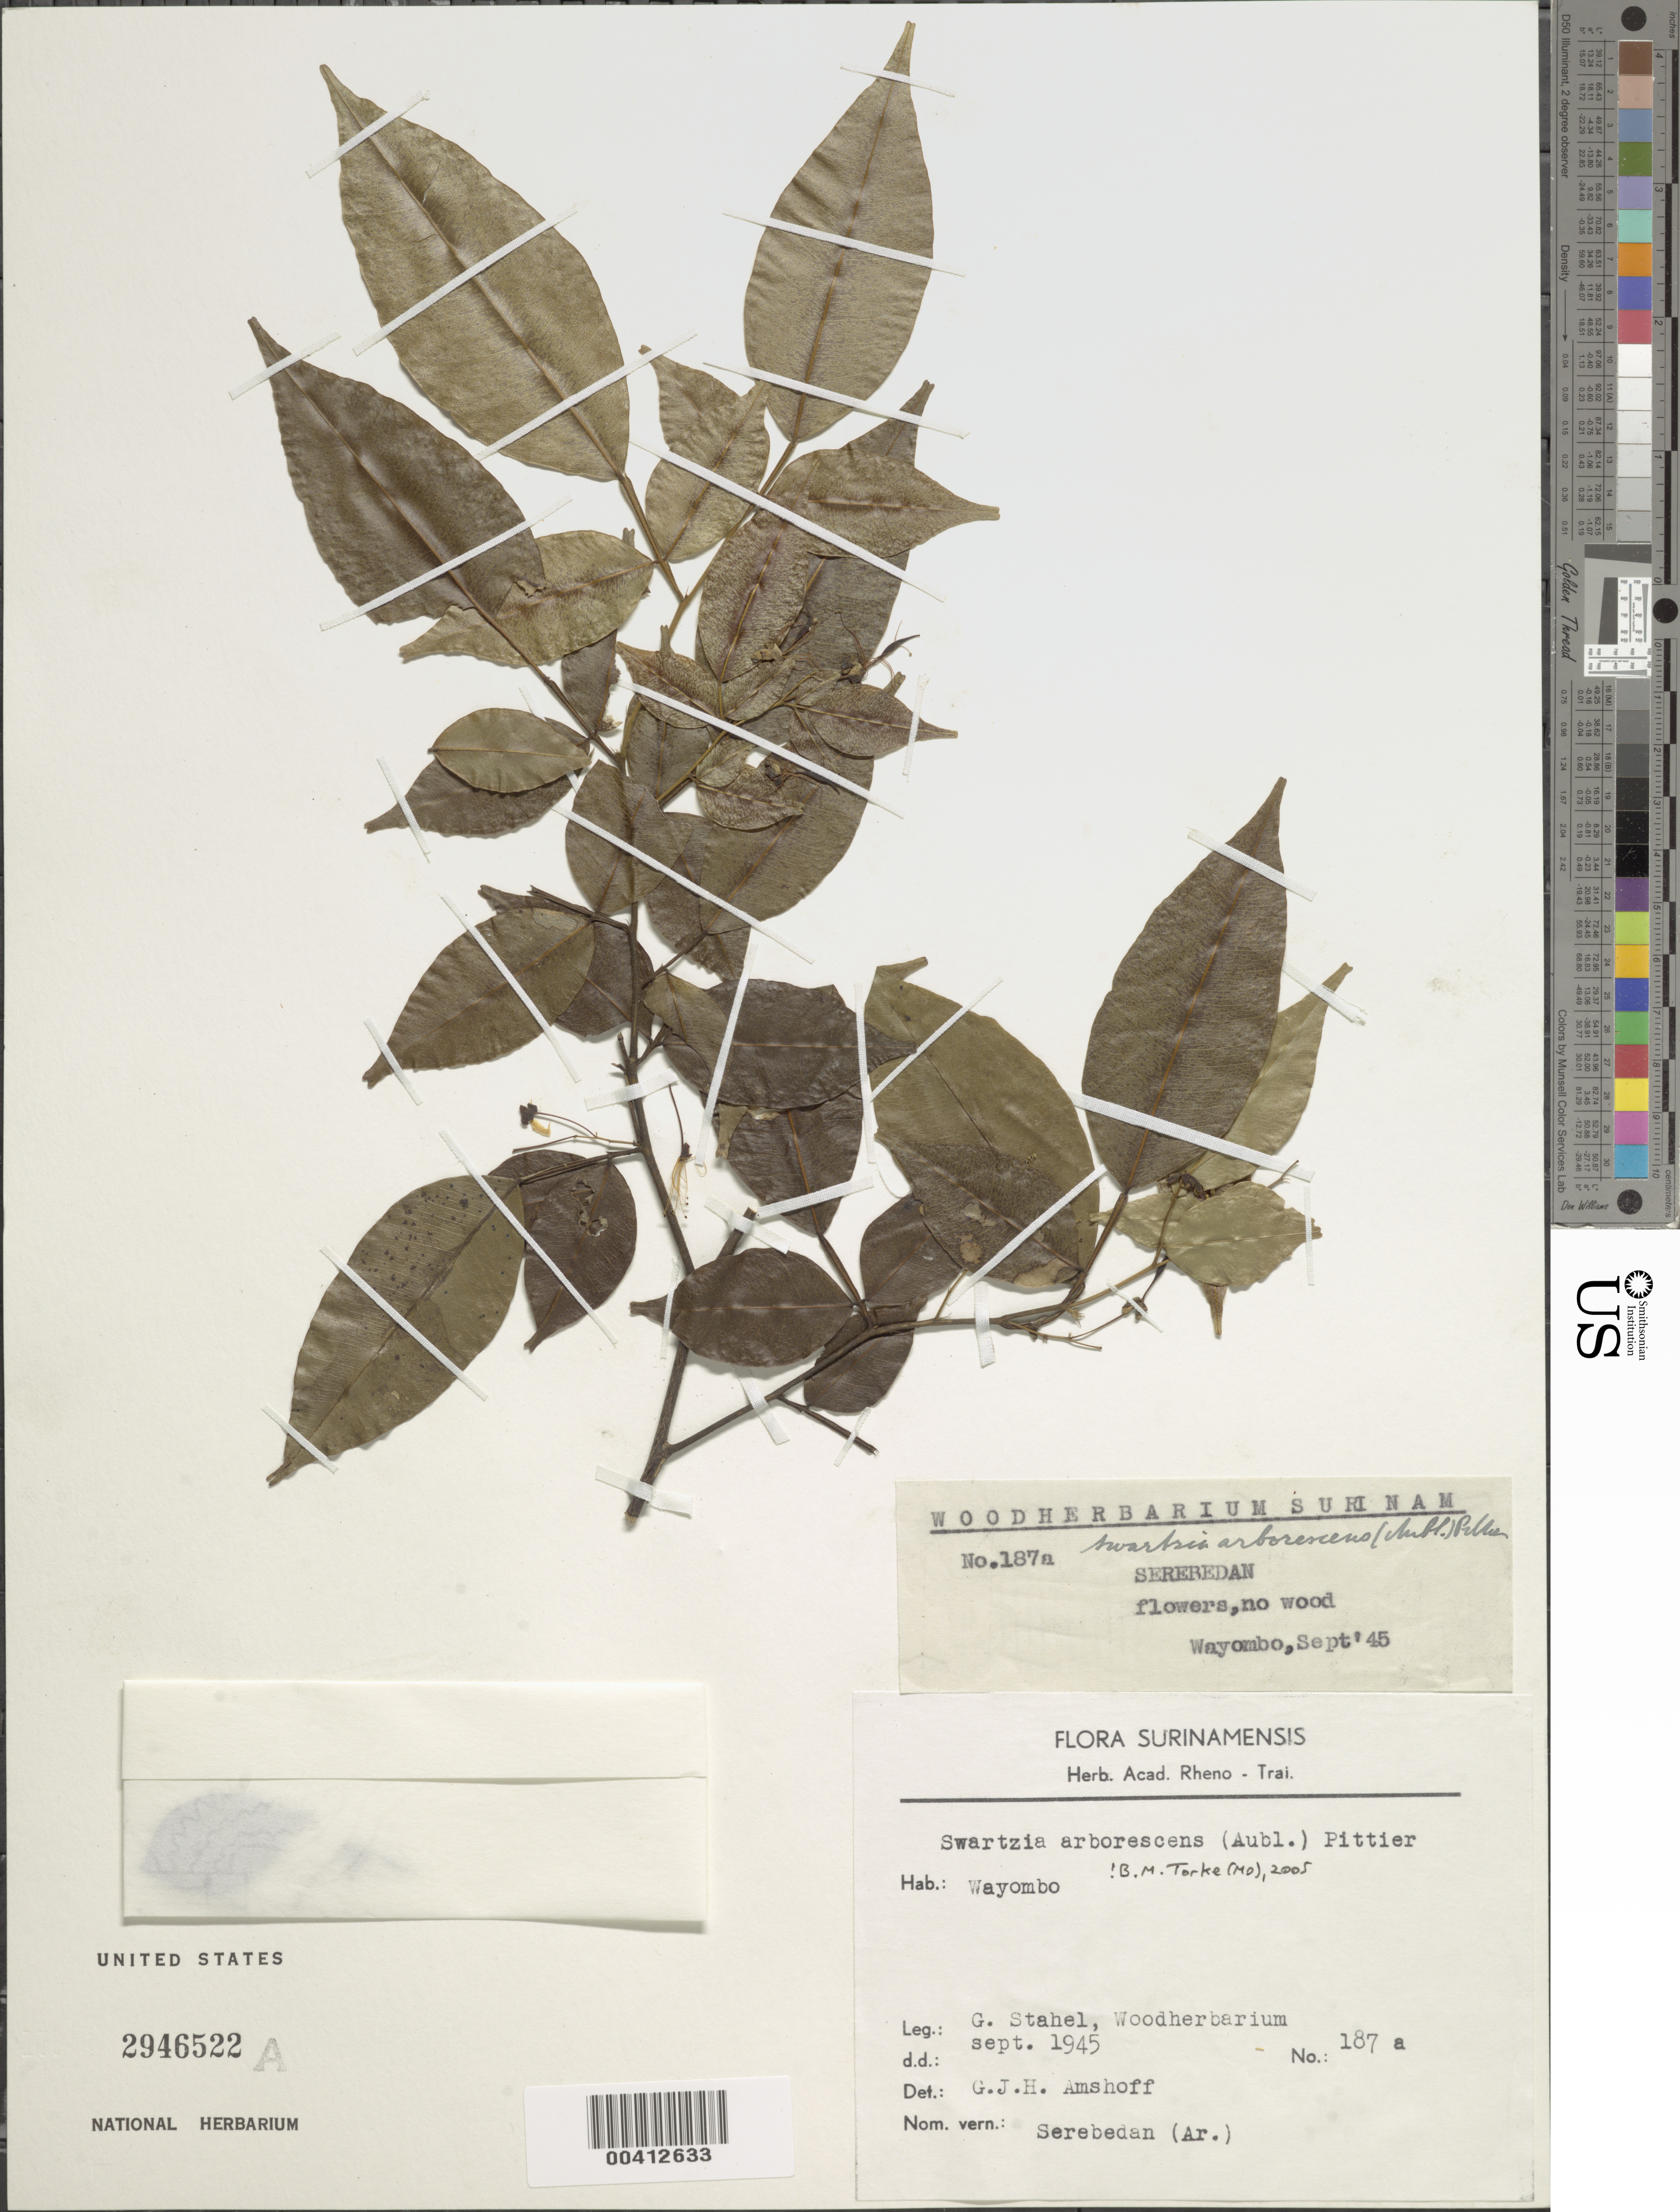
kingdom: Plantae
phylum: Tracheophyta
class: Magnoliopsida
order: Fabales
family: Fabaceae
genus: Swartzia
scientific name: Swartzia arborescens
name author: (Aubl.) Pittier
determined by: Amshoff, G. J. H.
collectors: G. Stahel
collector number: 187 A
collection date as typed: Sep 1945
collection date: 1945-09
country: Suriname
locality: Serebedan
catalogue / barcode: US 2946522A